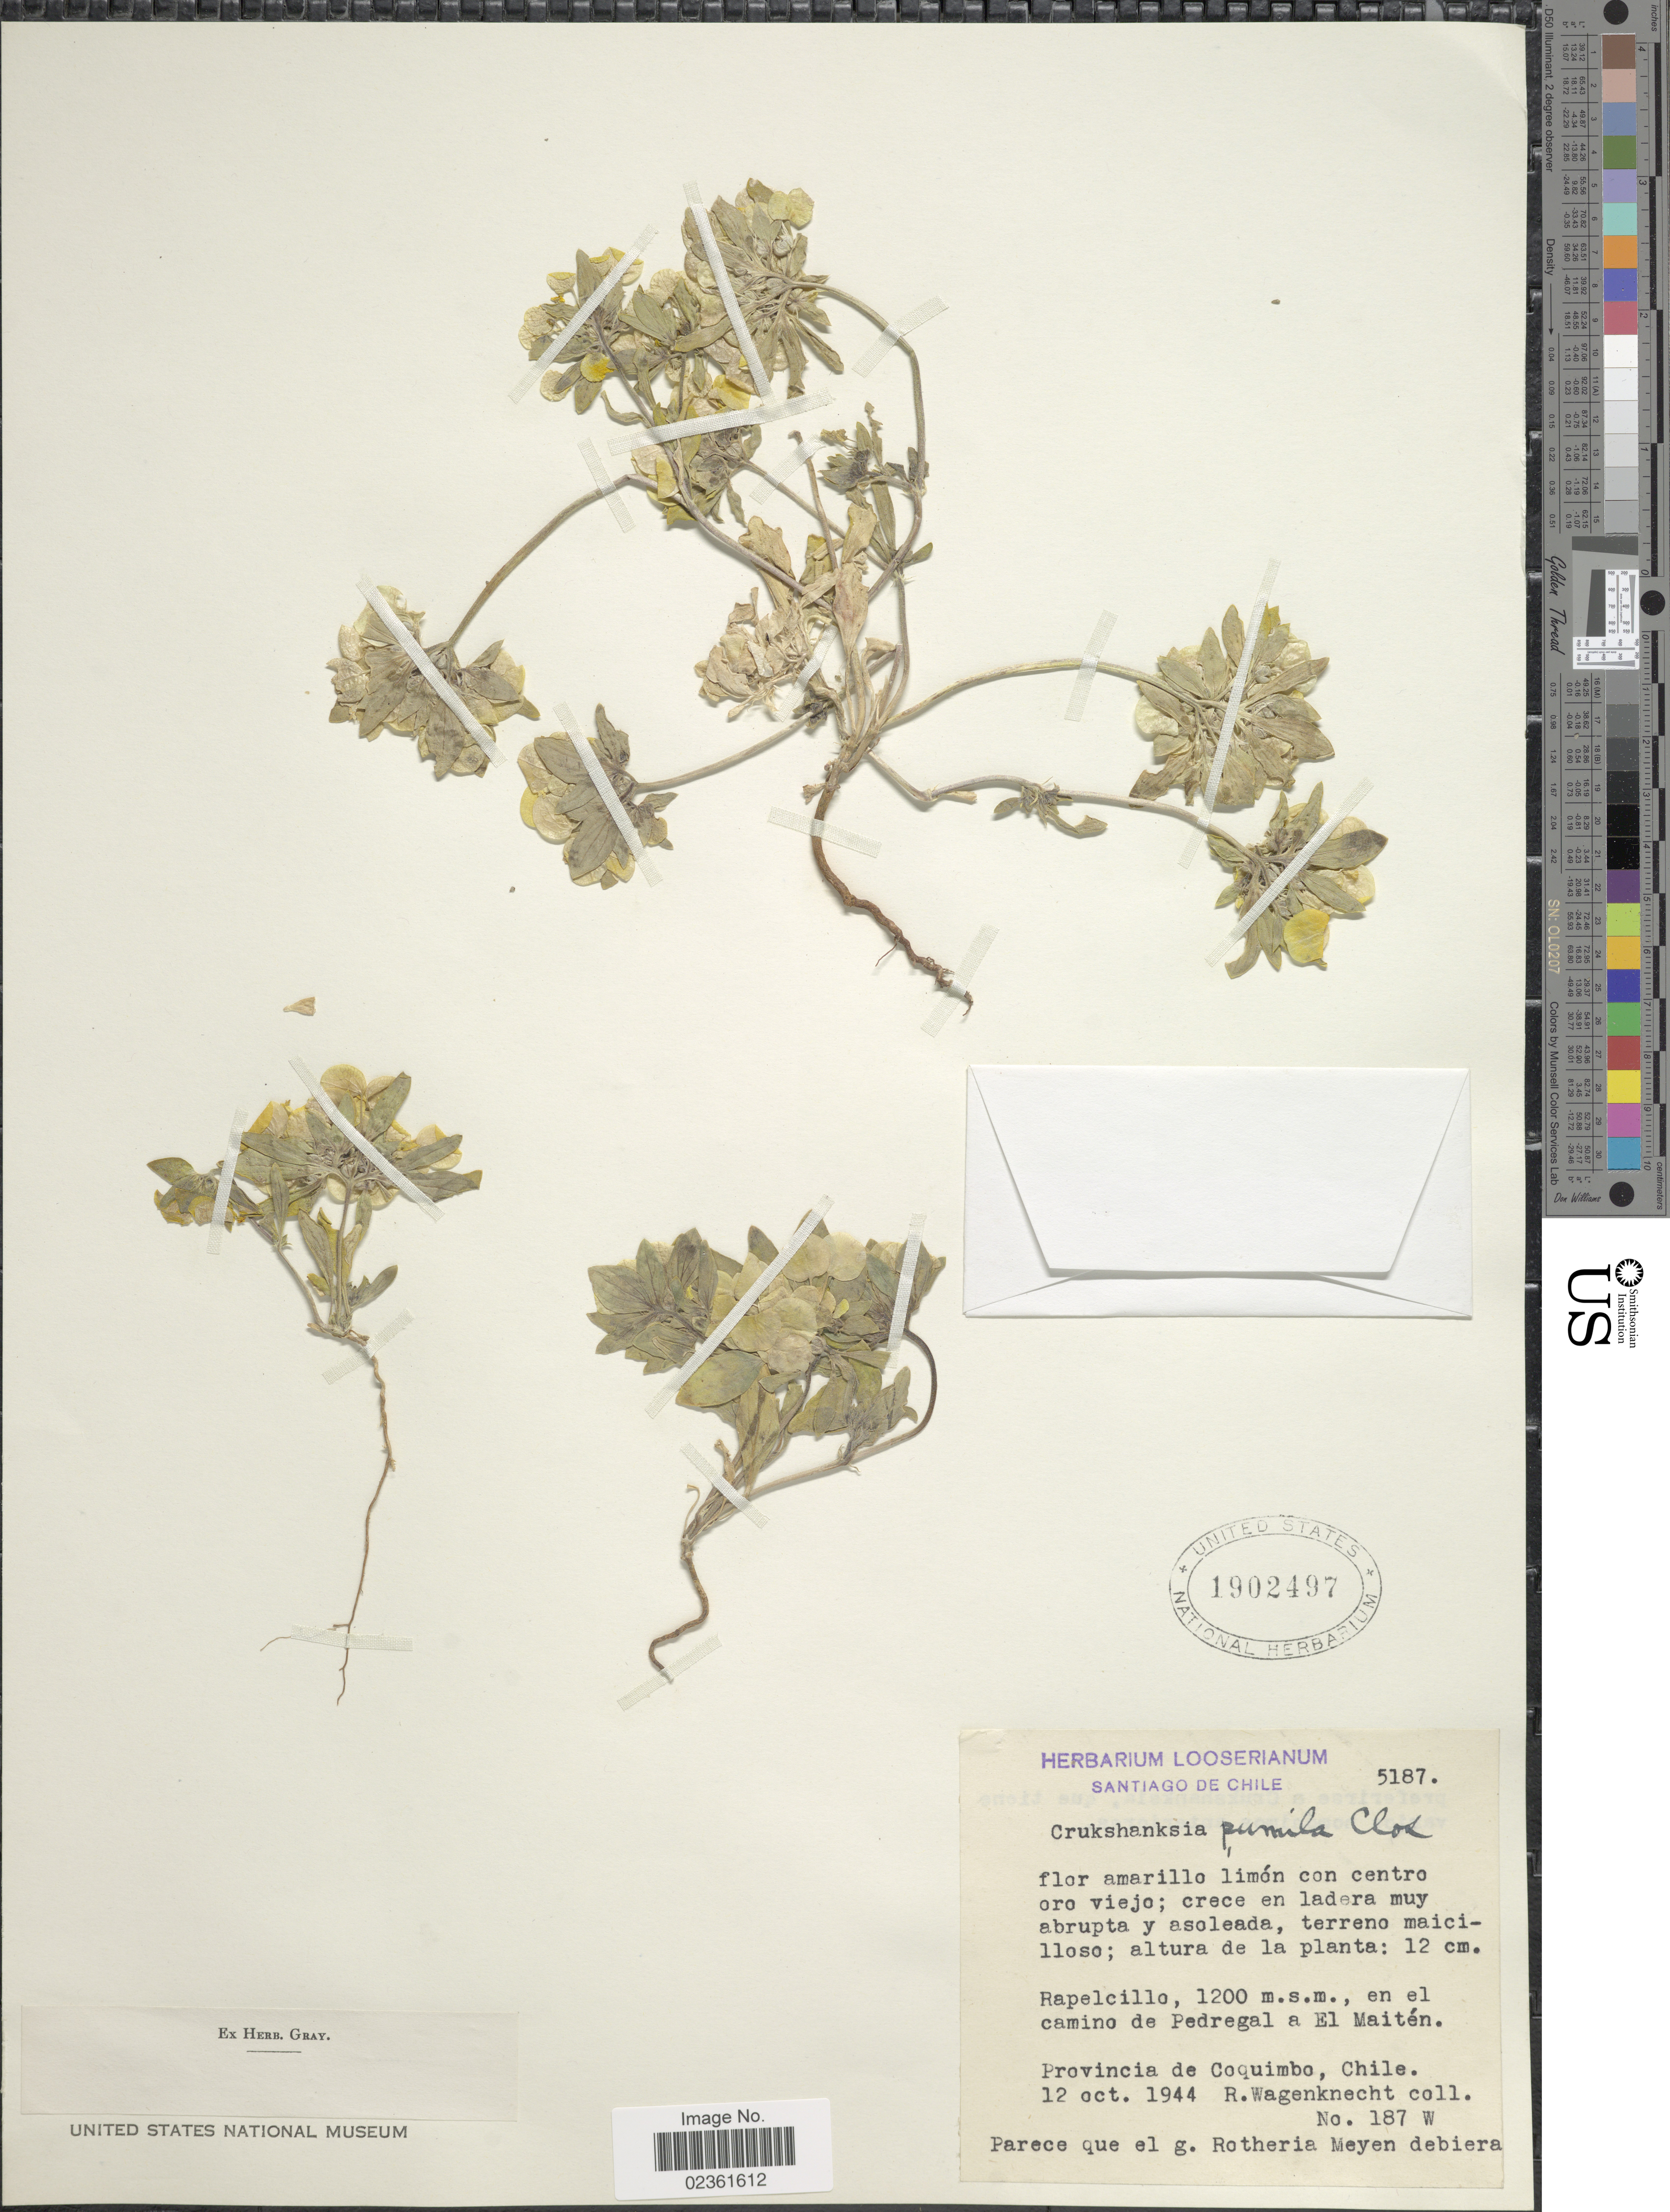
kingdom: Plantae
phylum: Tracheophyta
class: Magnoliopsida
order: Gentianales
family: Rubiaceae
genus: Cruckshanksia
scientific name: Cruckshanksia pumila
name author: Clos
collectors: R. Wagenknecht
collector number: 187 W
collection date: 1944-10-12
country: Chile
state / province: Coquimbo (IV)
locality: Rapelcillo, en el camino de Pedregal a El Maiten.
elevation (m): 1200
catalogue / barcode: US 1902497